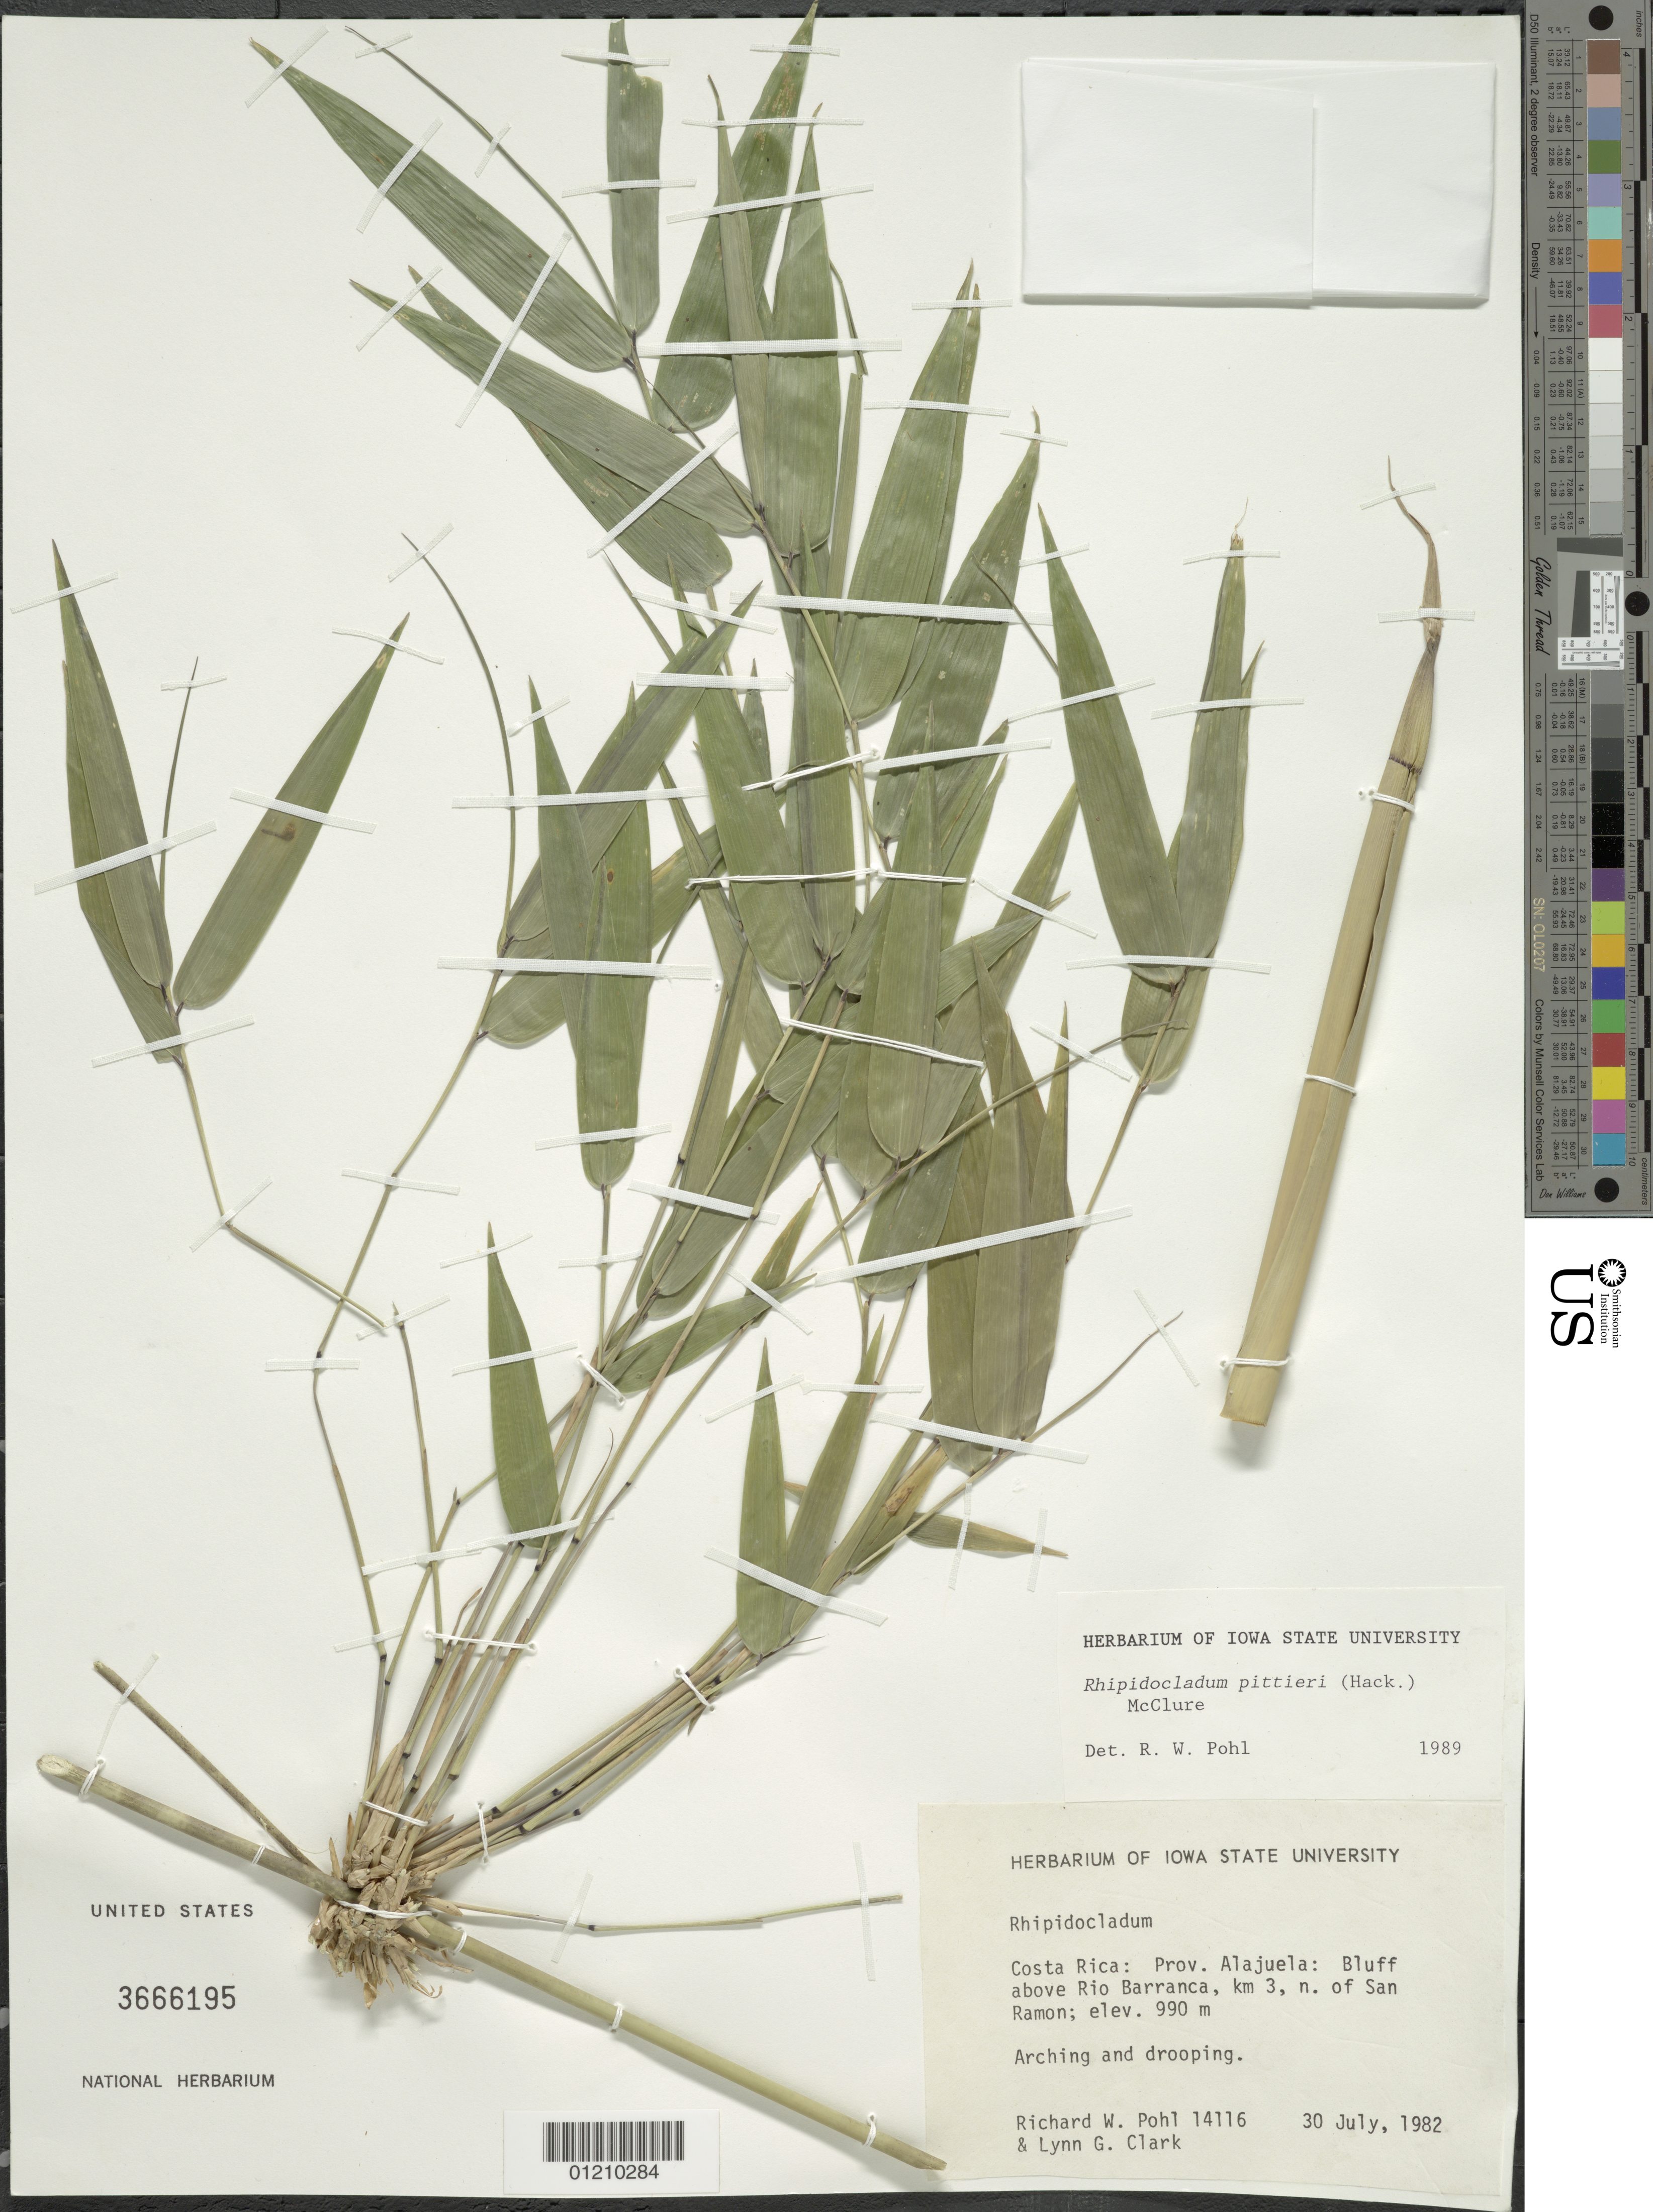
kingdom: Plantae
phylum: Tracheophyta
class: Liliopsida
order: Poales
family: Poaceae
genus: Rhipidocladum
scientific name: Rhipidocladum pittieri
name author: (J. Hack.) McClure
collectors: R. W. Pohl & L. G. Clark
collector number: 14116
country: Costa Rica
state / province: Alajuela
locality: Bluff above Rio Barranca, km 3, N of San Ramon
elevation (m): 990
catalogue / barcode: US 3666195